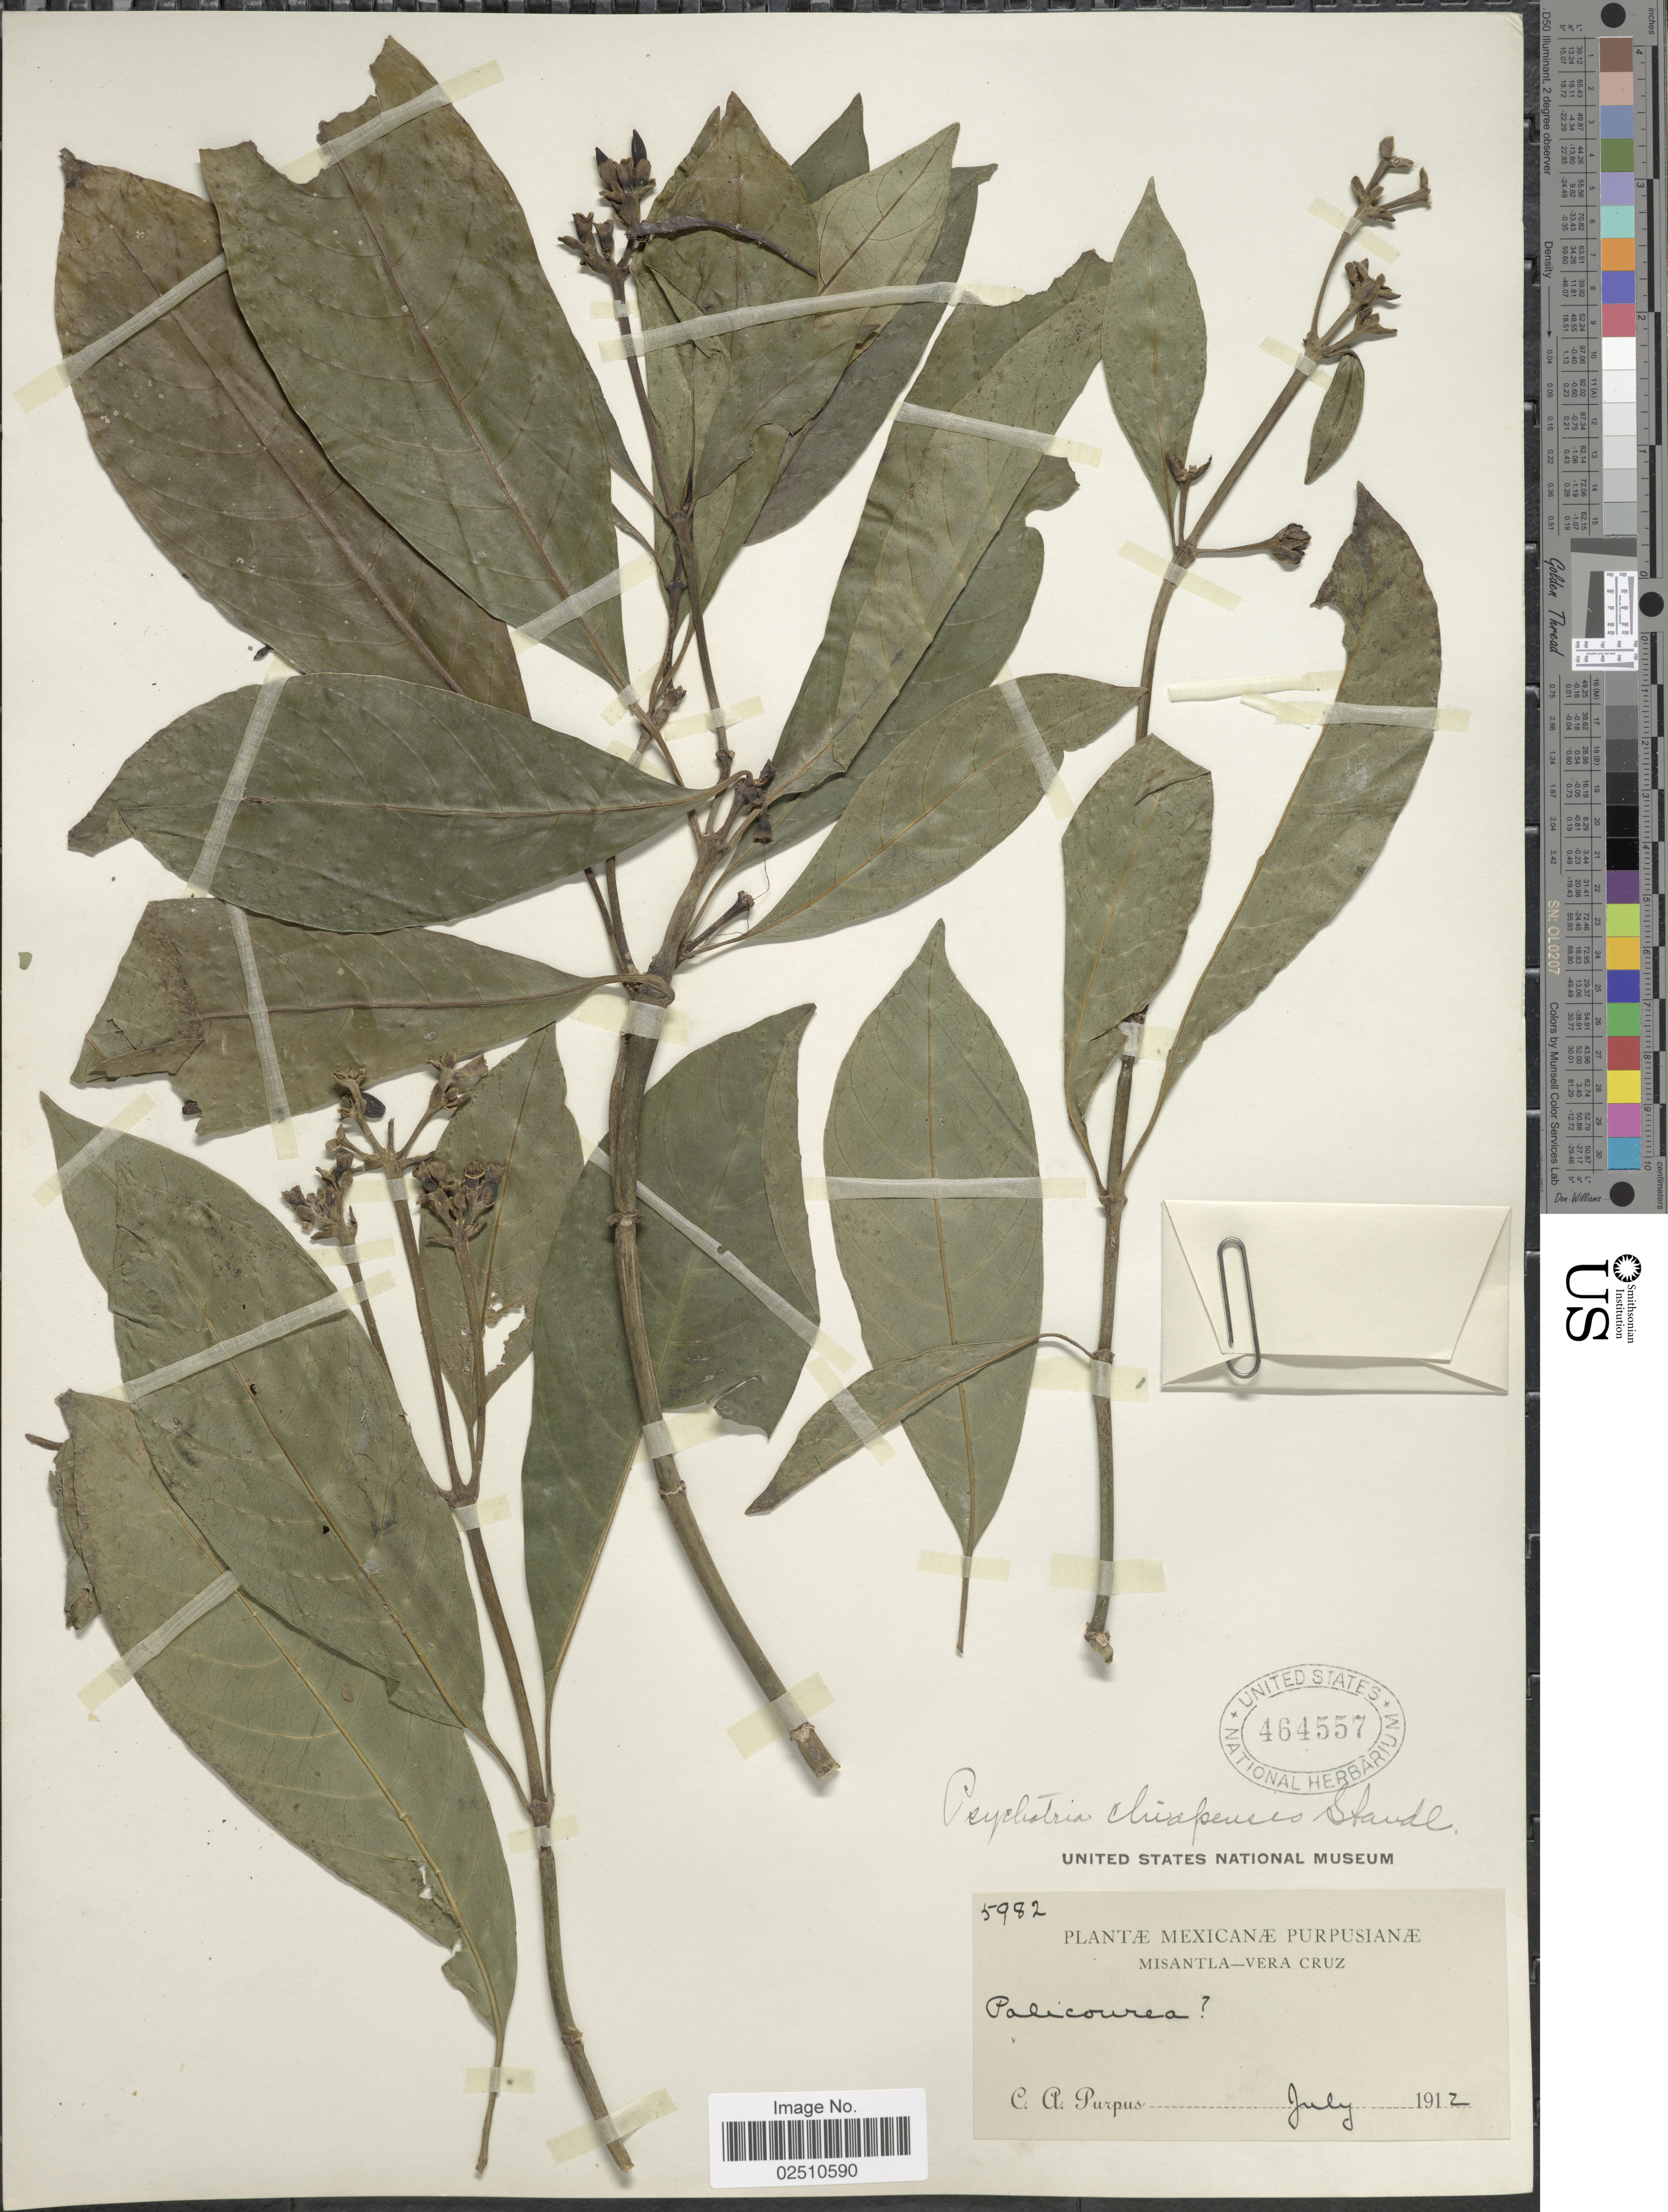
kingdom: Plantae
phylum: Tracheophyta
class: Magnoliopsida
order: Gentianales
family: Rubiaceae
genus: Psychotria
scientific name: Psychotria chiapensis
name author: Standl.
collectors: C. A. Purpus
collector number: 5982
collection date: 1912-07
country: Mexico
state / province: Veracruz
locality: Misantla, Vera Cruz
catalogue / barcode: US 464557